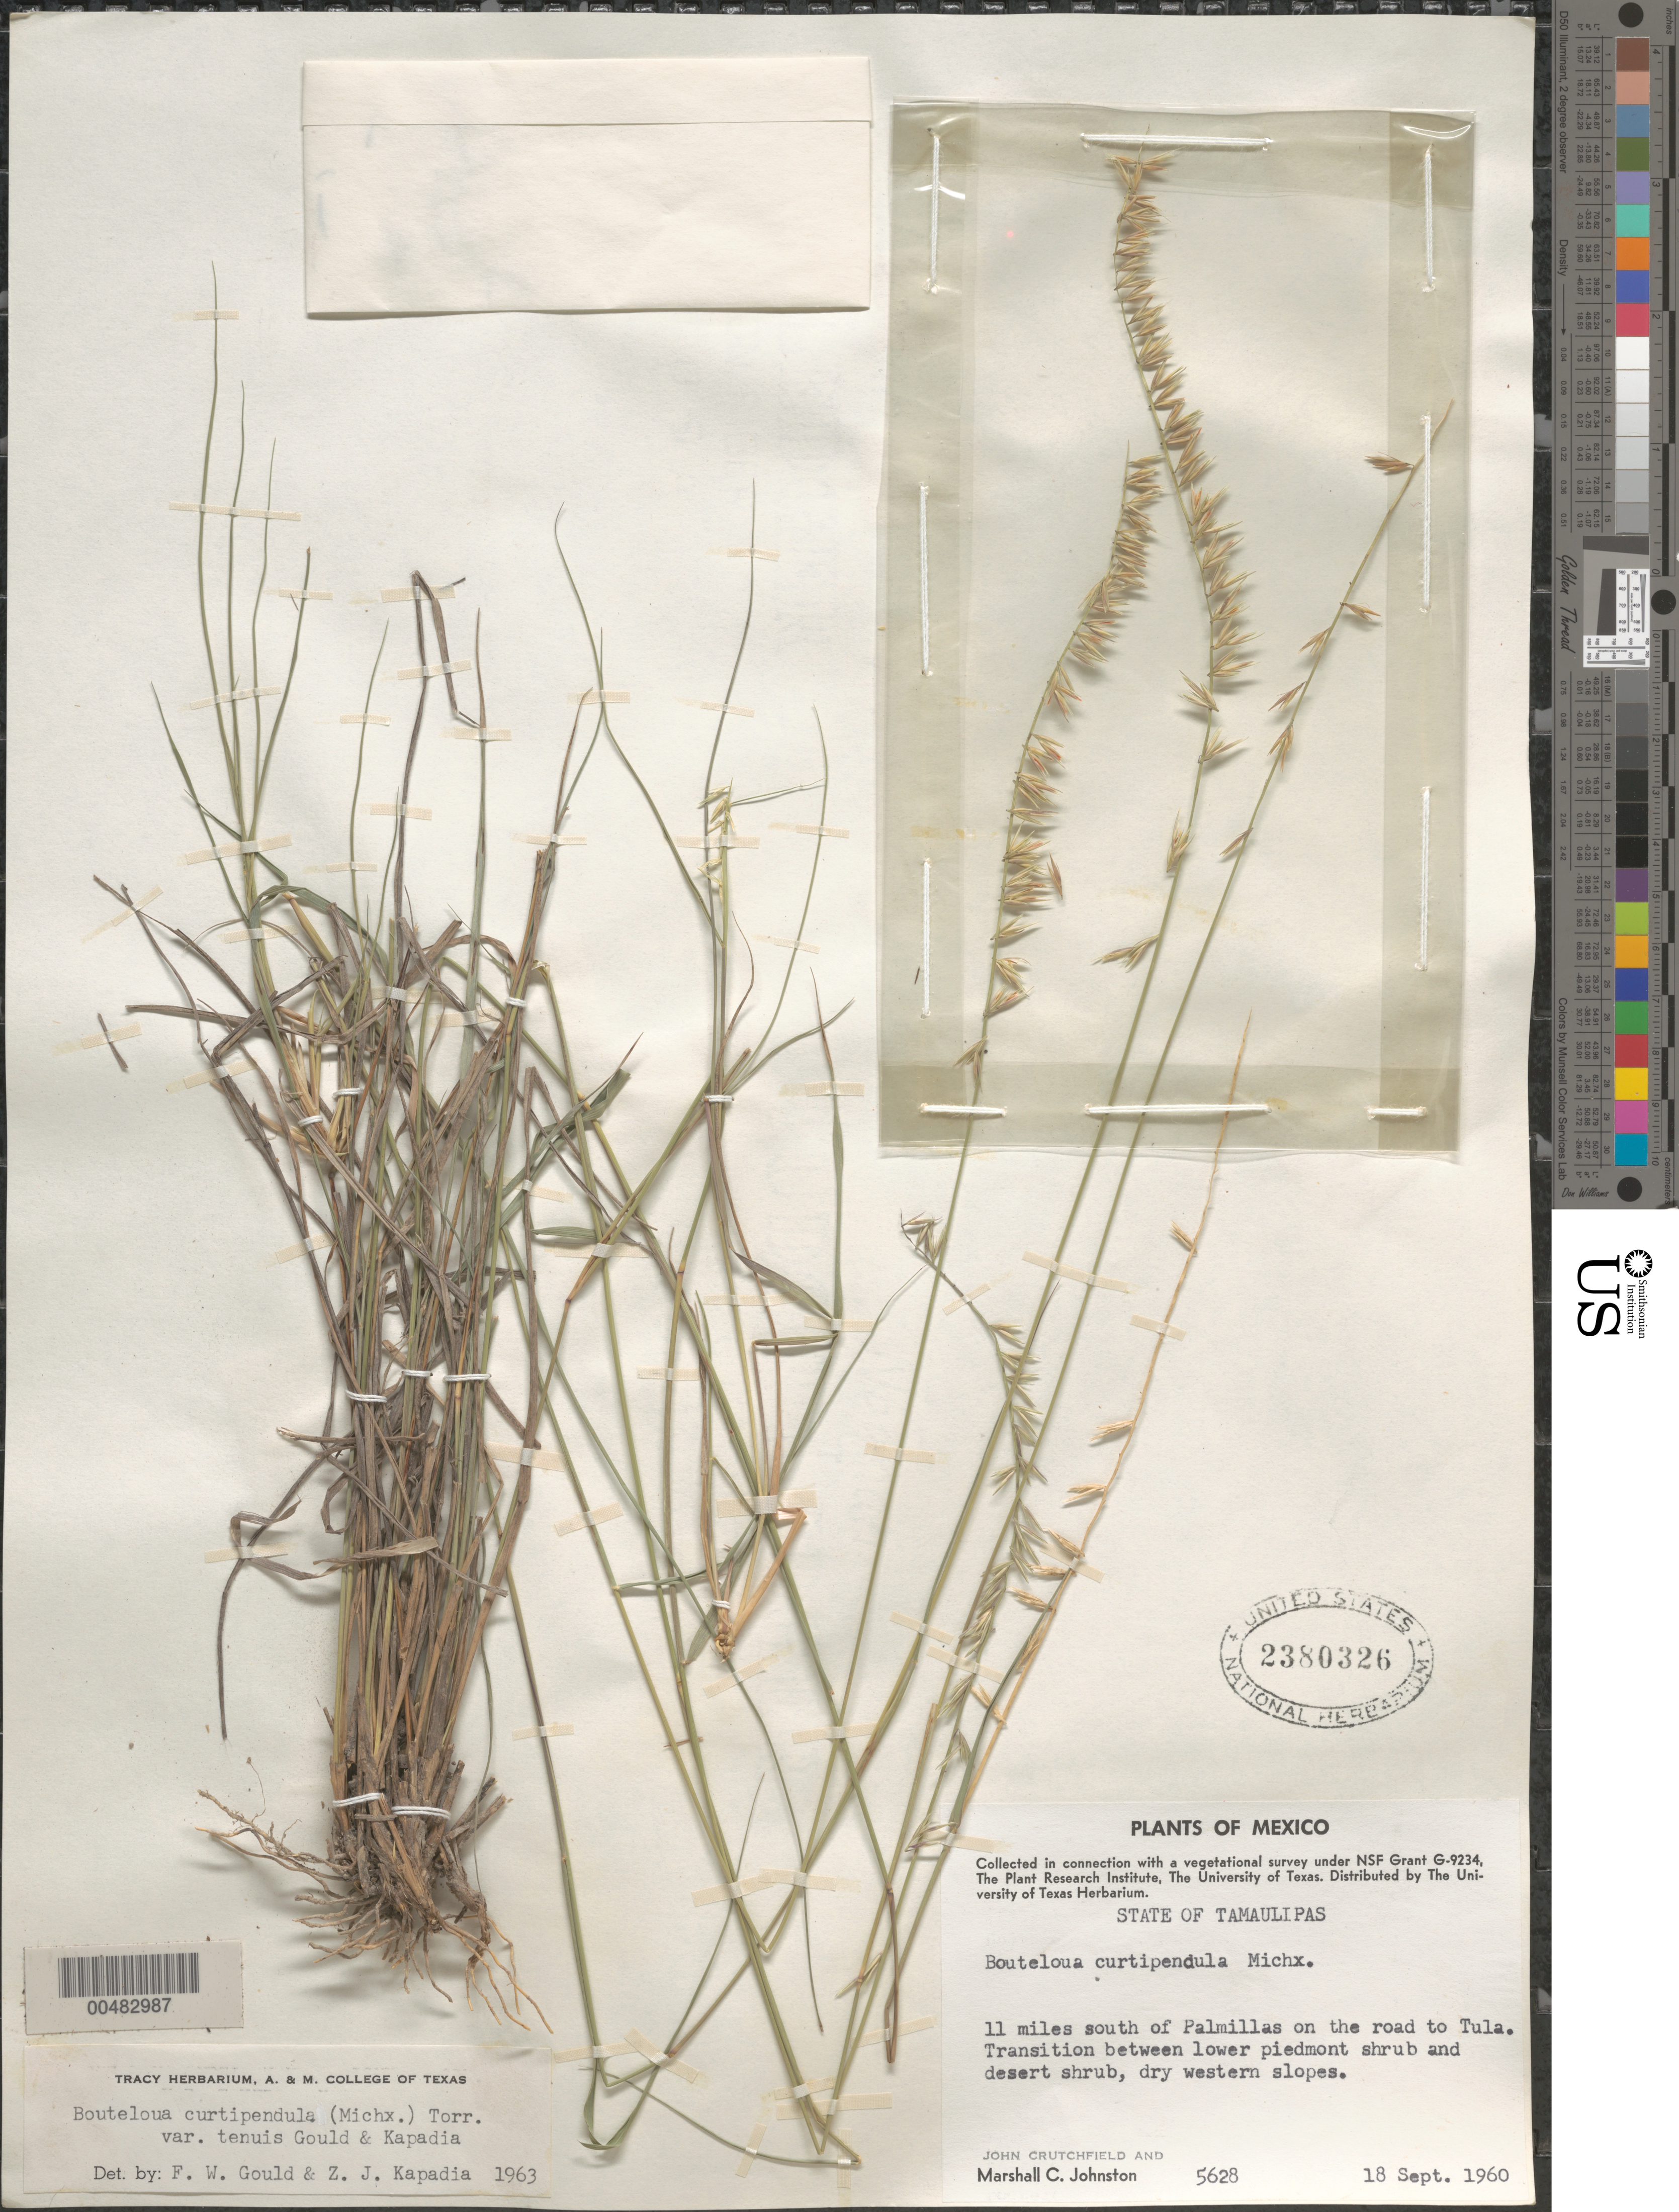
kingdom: Plantae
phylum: Tracheophyta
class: Liliopsida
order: Poales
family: Poaceae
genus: Bouteloua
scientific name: Bouteloua curtipendula var. tenuis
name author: Gould & Kapadia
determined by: Gould, F. W.; Kapadia, Zarir J.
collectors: J. Crutchfield & M. Johnston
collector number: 5628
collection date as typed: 18 Sep 1960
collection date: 1960-09-18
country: Mexico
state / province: Tamaulipas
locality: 11 mi S of Palmillas on the rd to Tula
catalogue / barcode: US 2380326